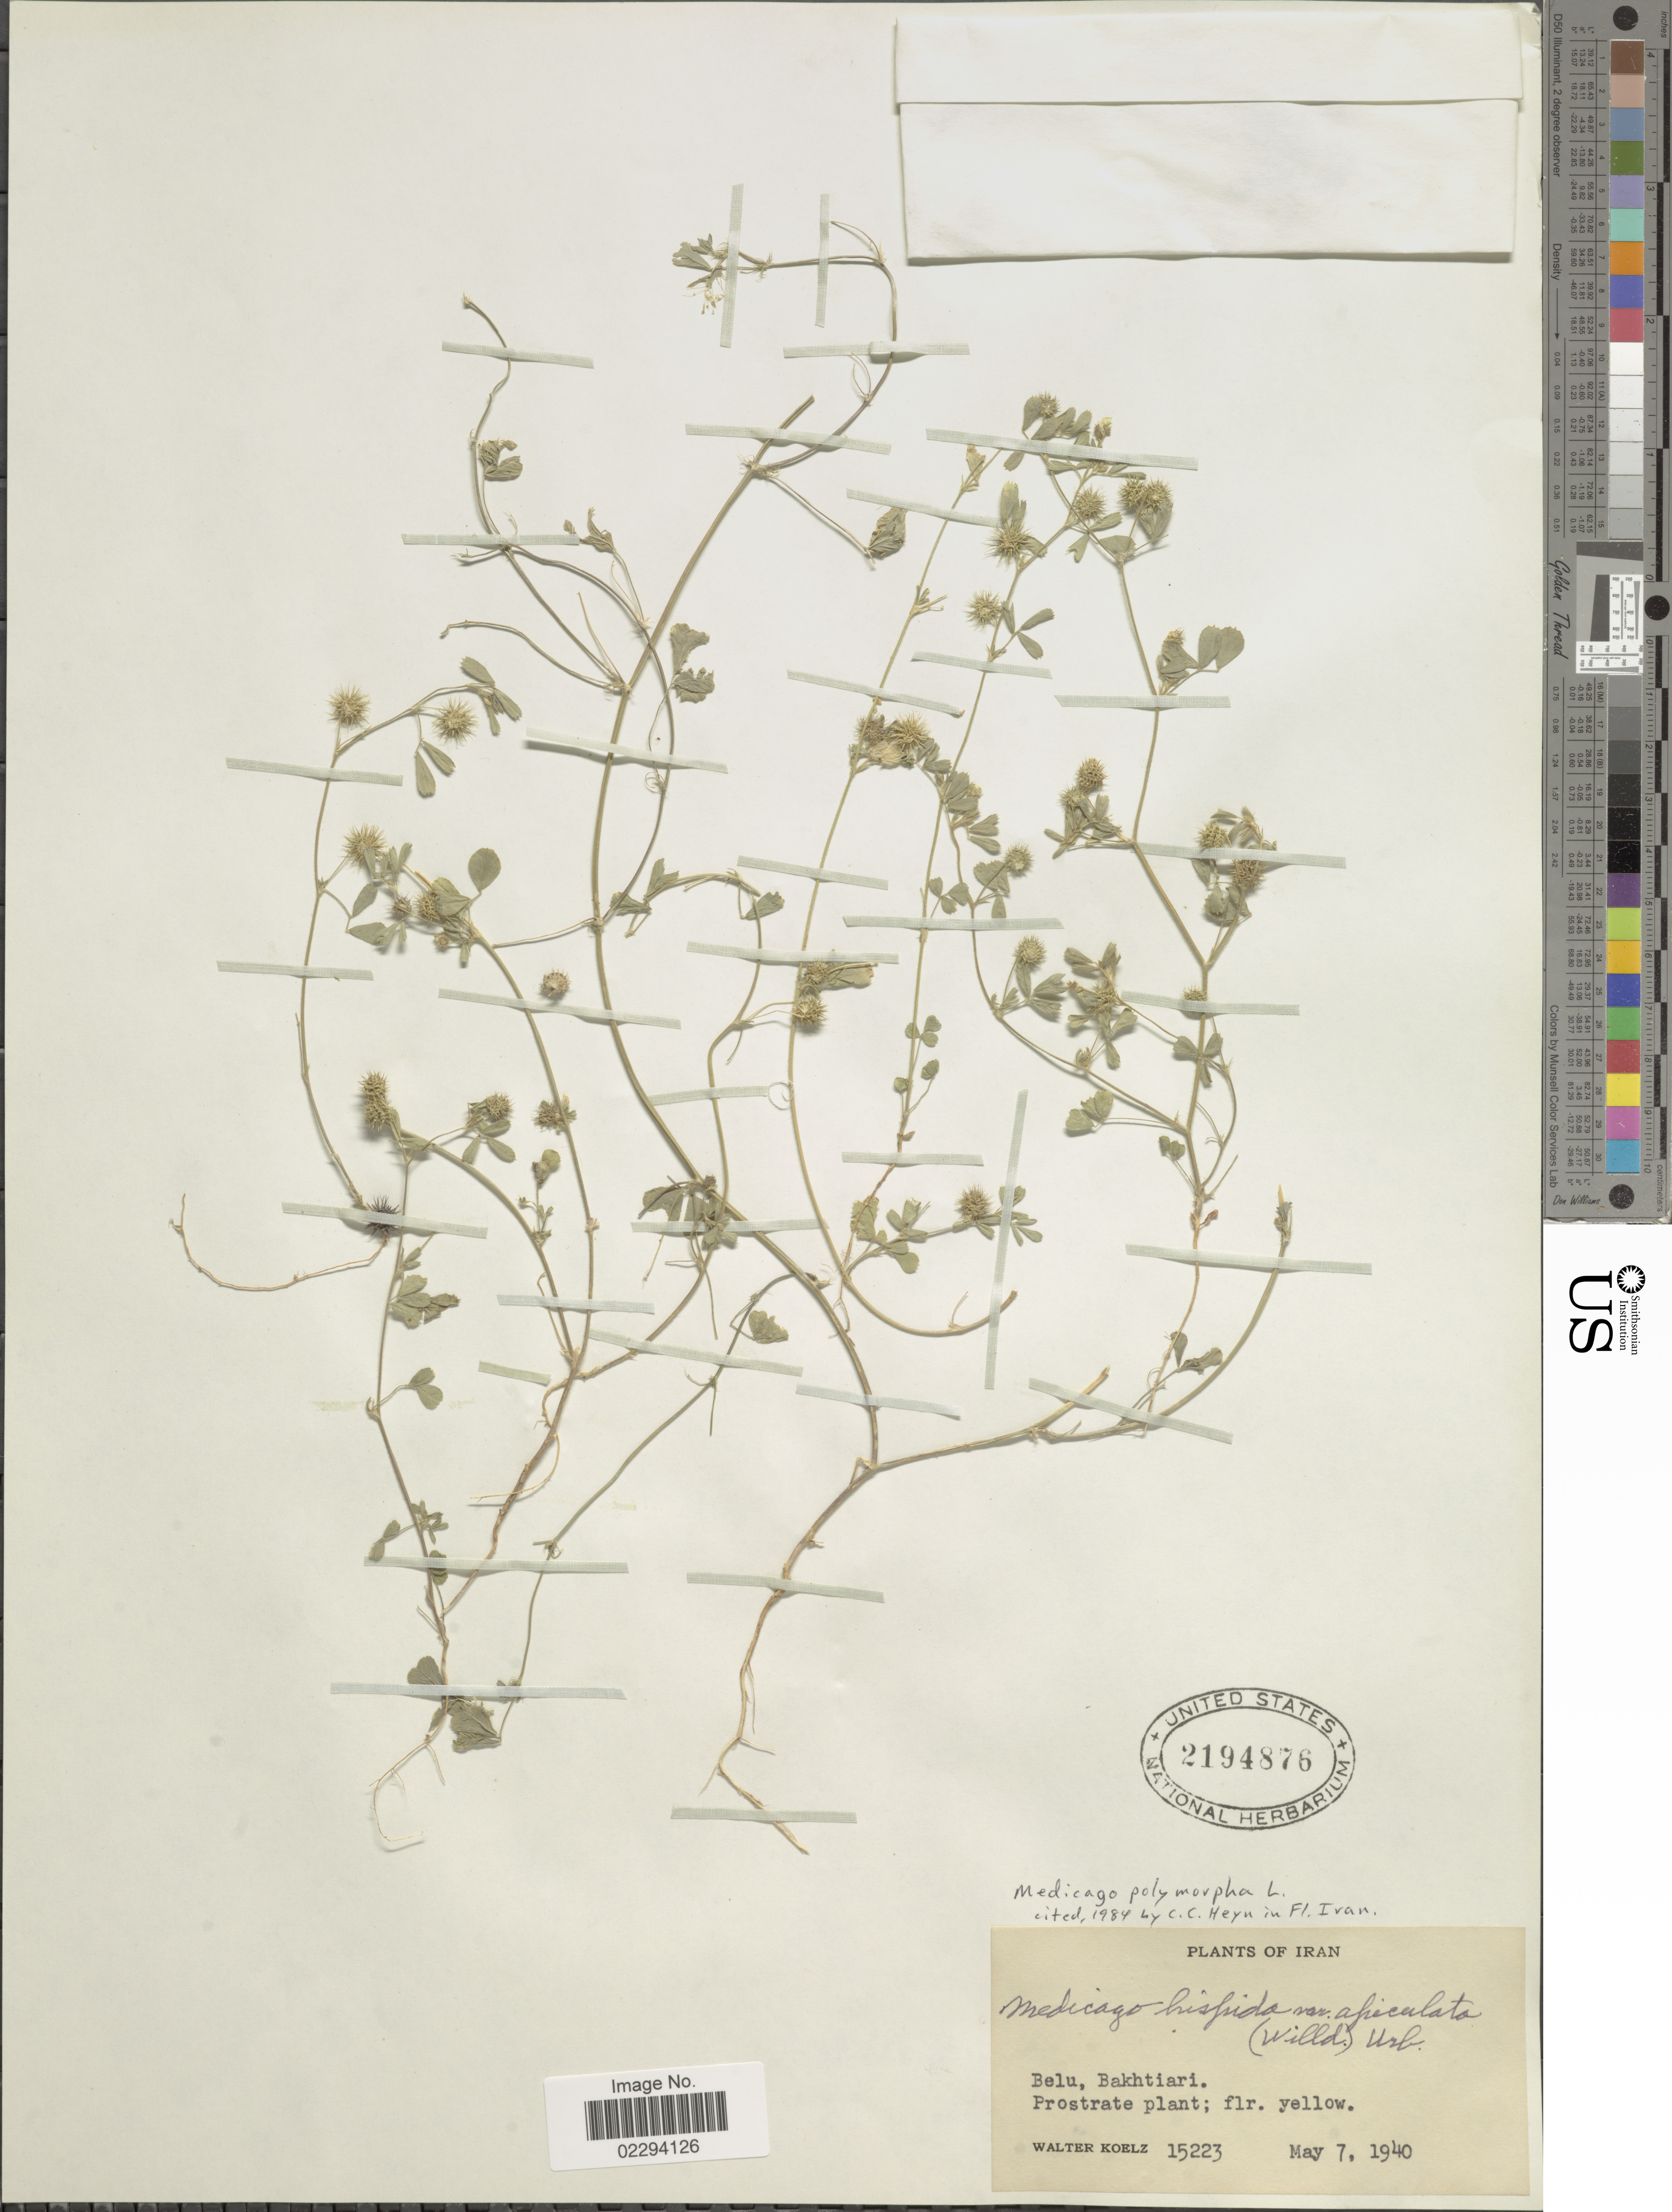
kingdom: Plantae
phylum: Tracheophyta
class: Magnoliopsida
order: Fabales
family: Fabaceae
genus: Medicago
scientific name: Medicago polymorpha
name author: L.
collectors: W. N. Koelz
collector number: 15223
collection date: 1940-05-07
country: Iran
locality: Belu, Bakhtiara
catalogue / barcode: US 2194876